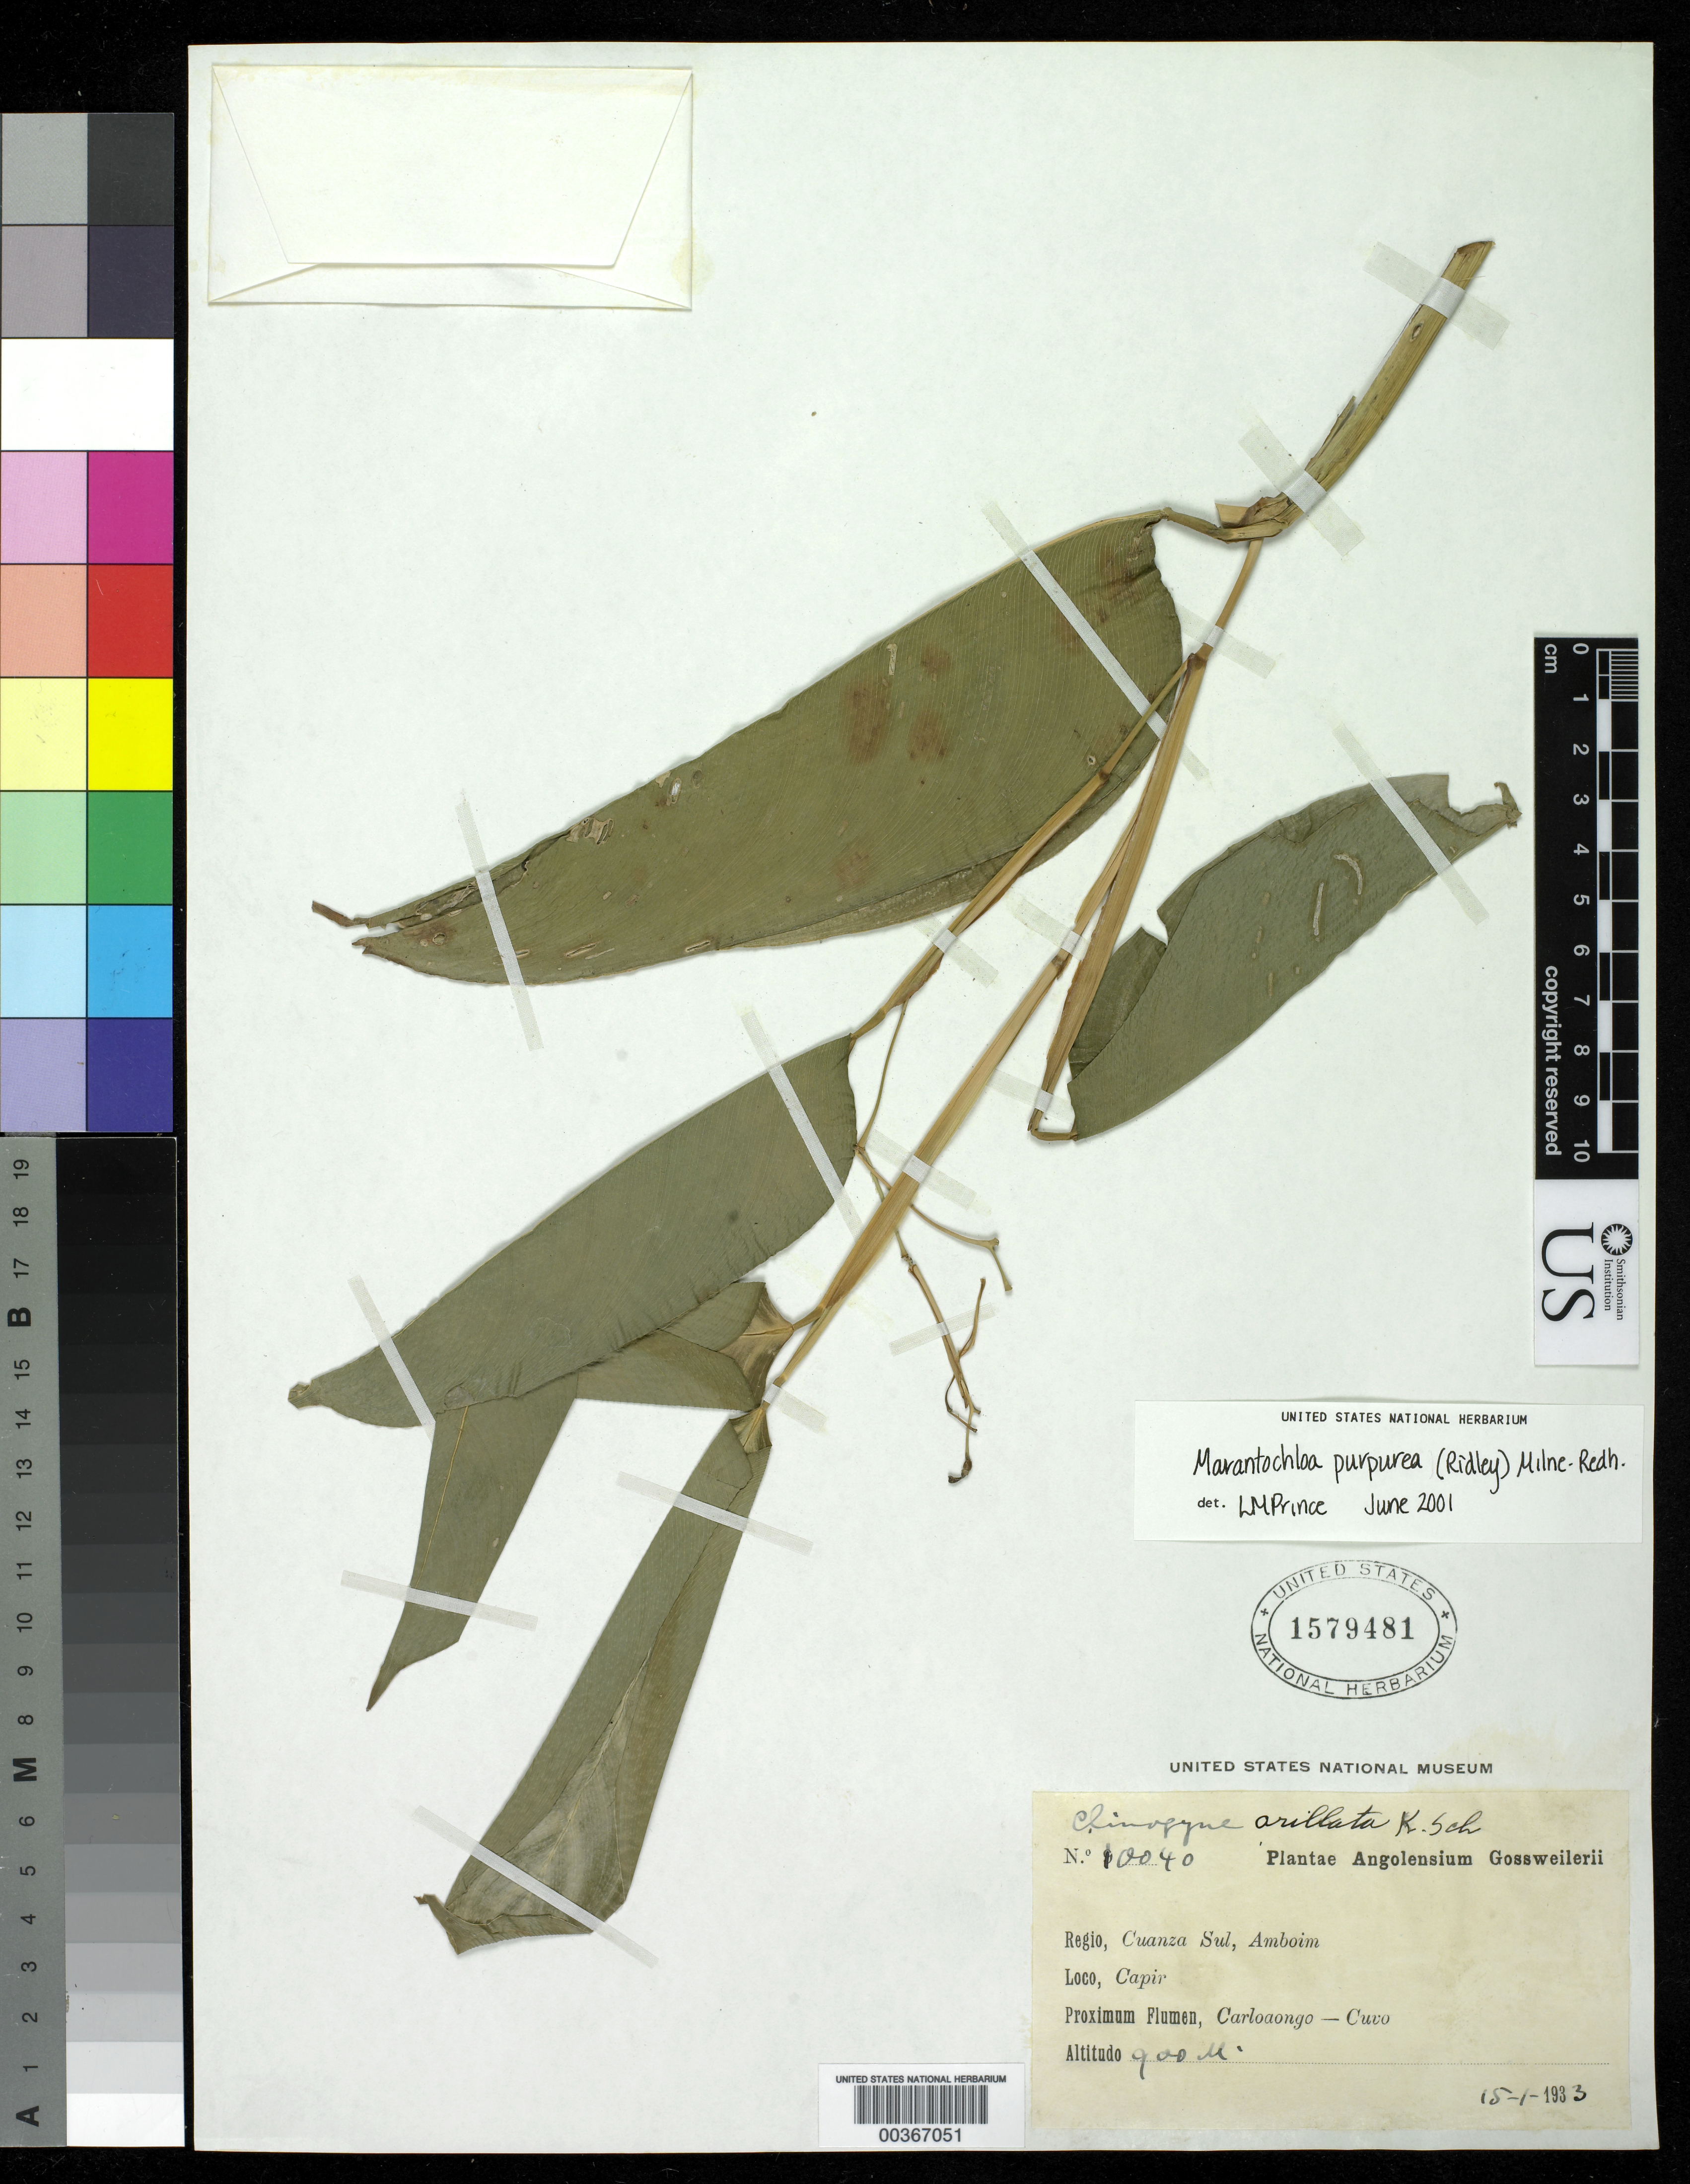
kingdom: Plantae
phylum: Tracheophyta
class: Liliopsida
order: Zingiberales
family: Marantaceae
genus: Marantochloa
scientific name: Marantochloa purpurea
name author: (Ridl.) Milne-Redh.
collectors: J. Gossweiler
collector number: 10040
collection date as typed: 15 Jan 1933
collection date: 1933-01-15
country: Angola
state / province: Cuanza Sul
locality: Plantae angolensium gossweilerii, regio, Cuanza sul, Amboim, loco, Capir, proximum flumen, Carloaongo-Cuvo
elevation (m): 900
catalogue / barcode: US 1579481